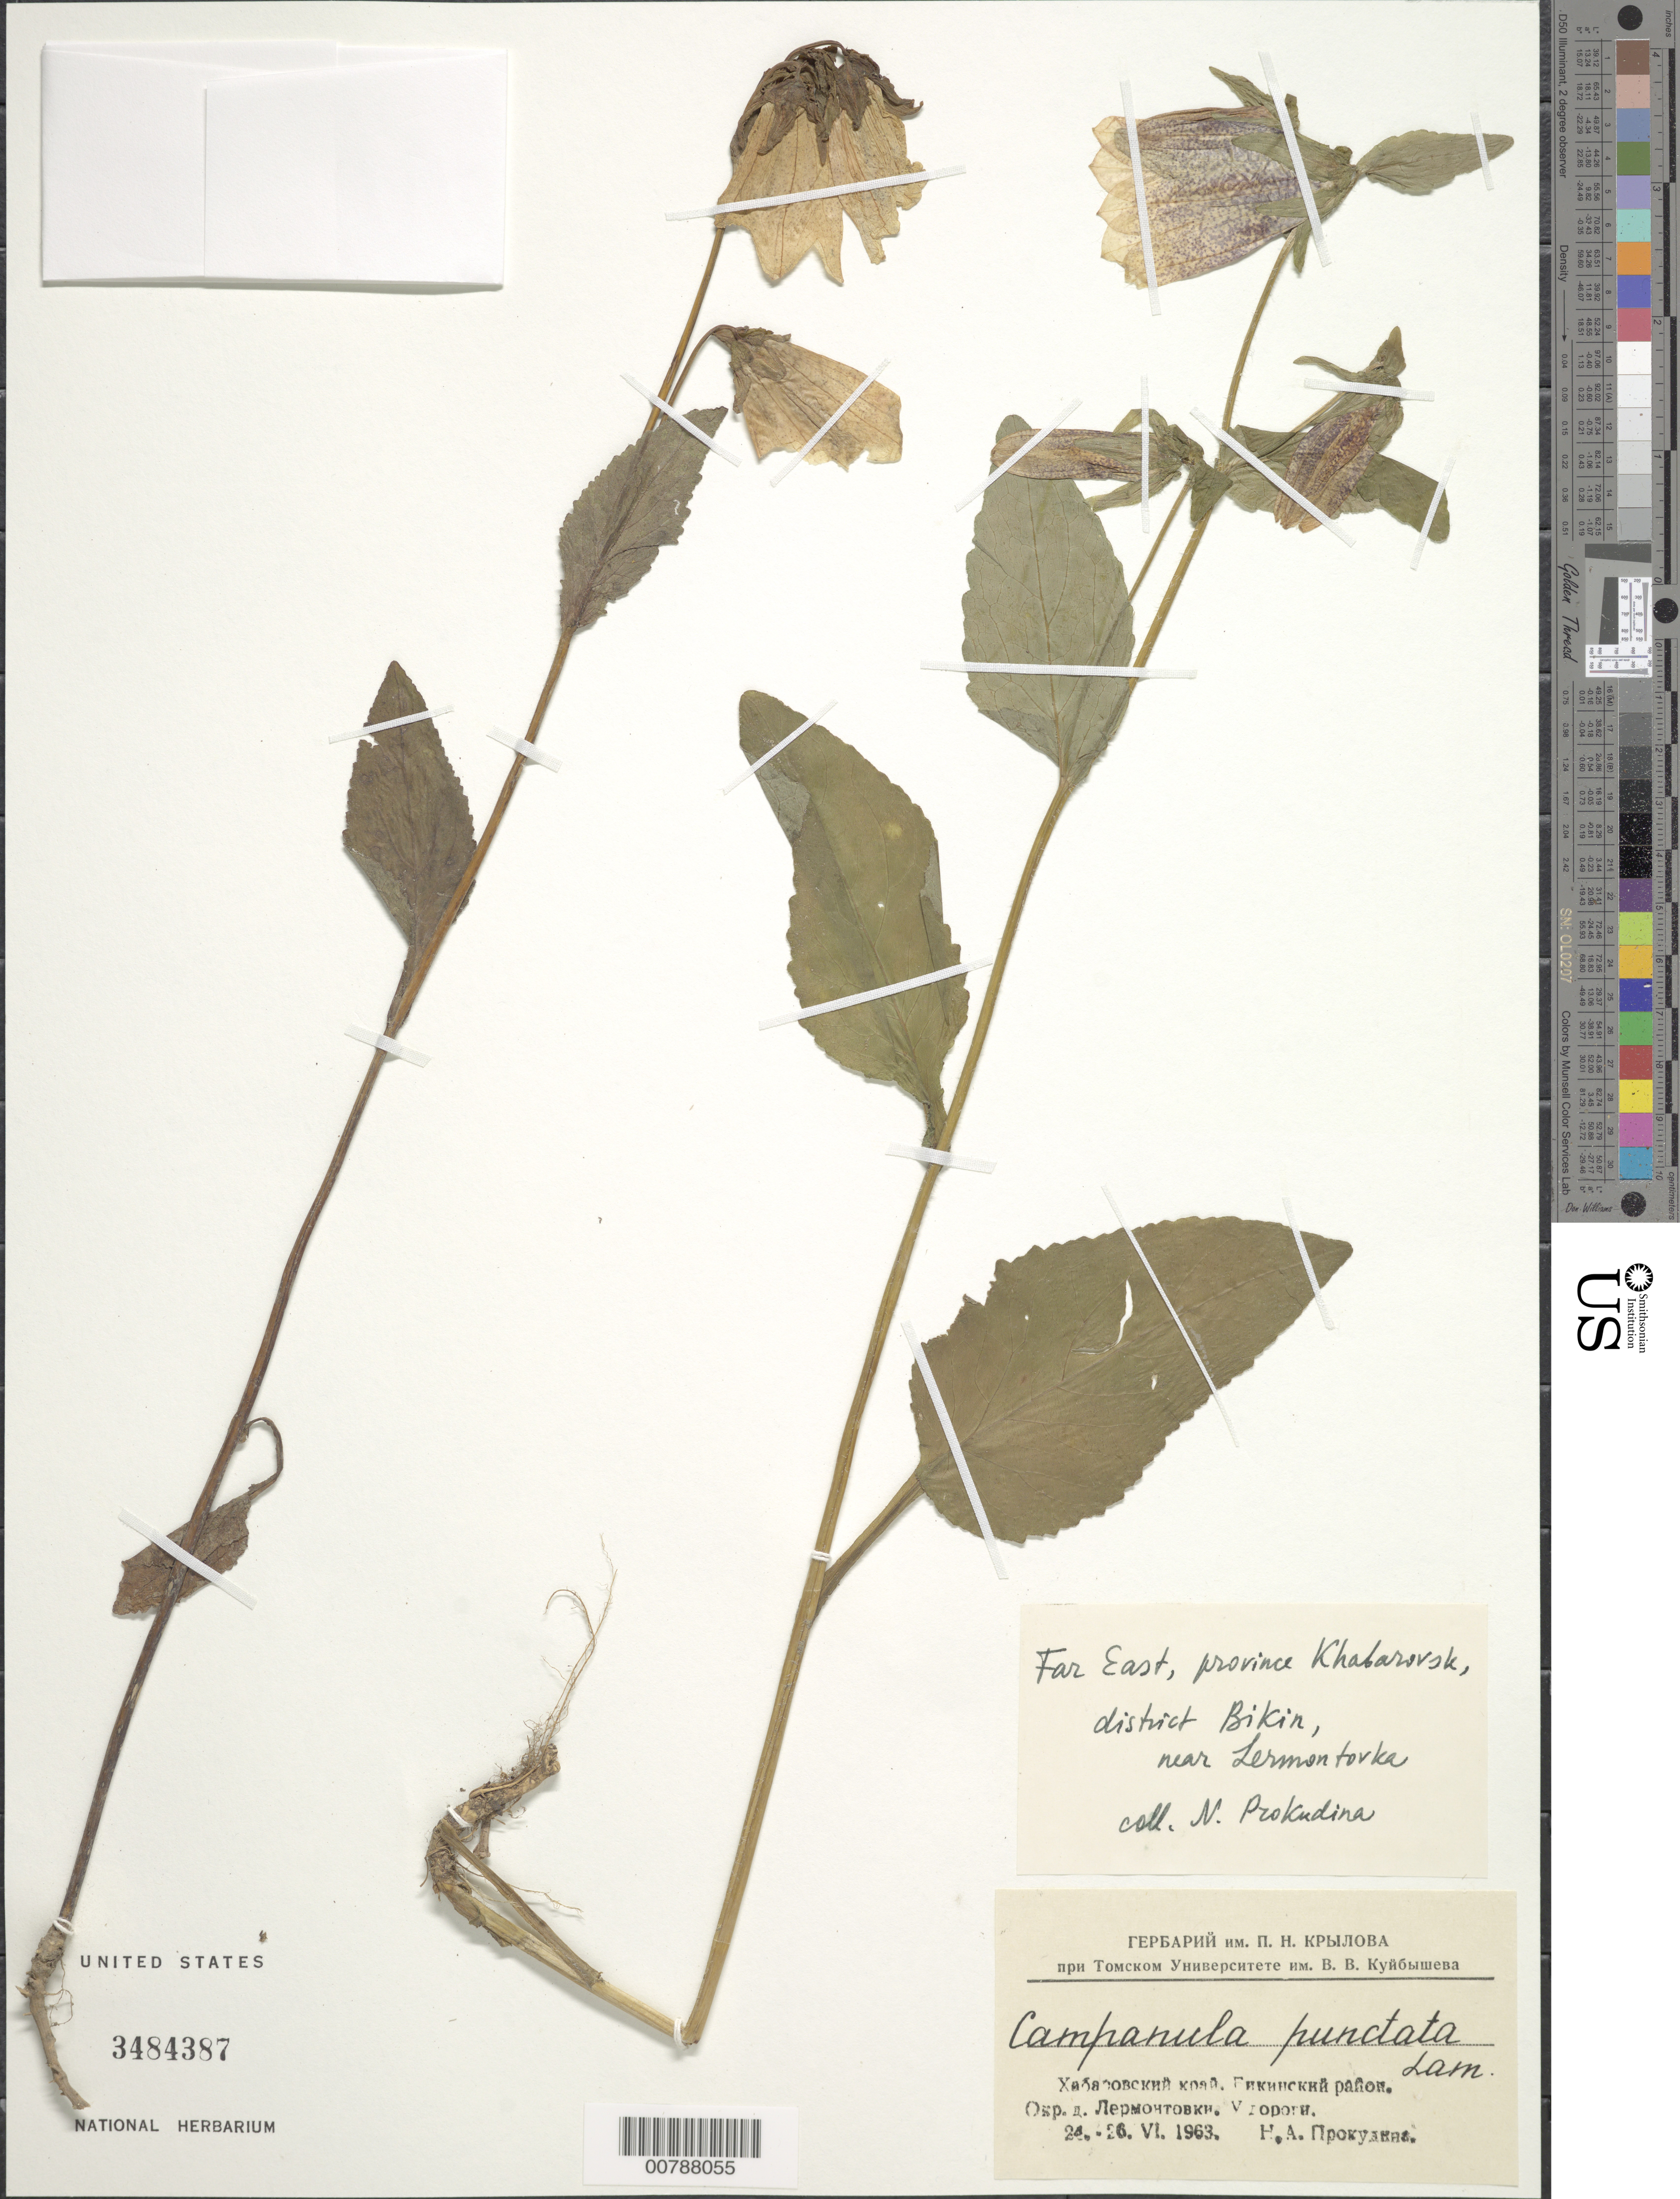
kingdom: Plantae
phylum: Tracheophyta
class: Magnoliopsida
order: Asterales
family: Campanulaceae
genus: Campanula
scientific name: Campanula punctata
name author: Lam.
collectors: N. Prokudina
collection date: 1963-06-24/1963-06-26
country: Russian Federation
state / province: Khabarovsk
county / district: Bikin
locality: Near Lermontovka.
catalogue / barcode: US 3484387